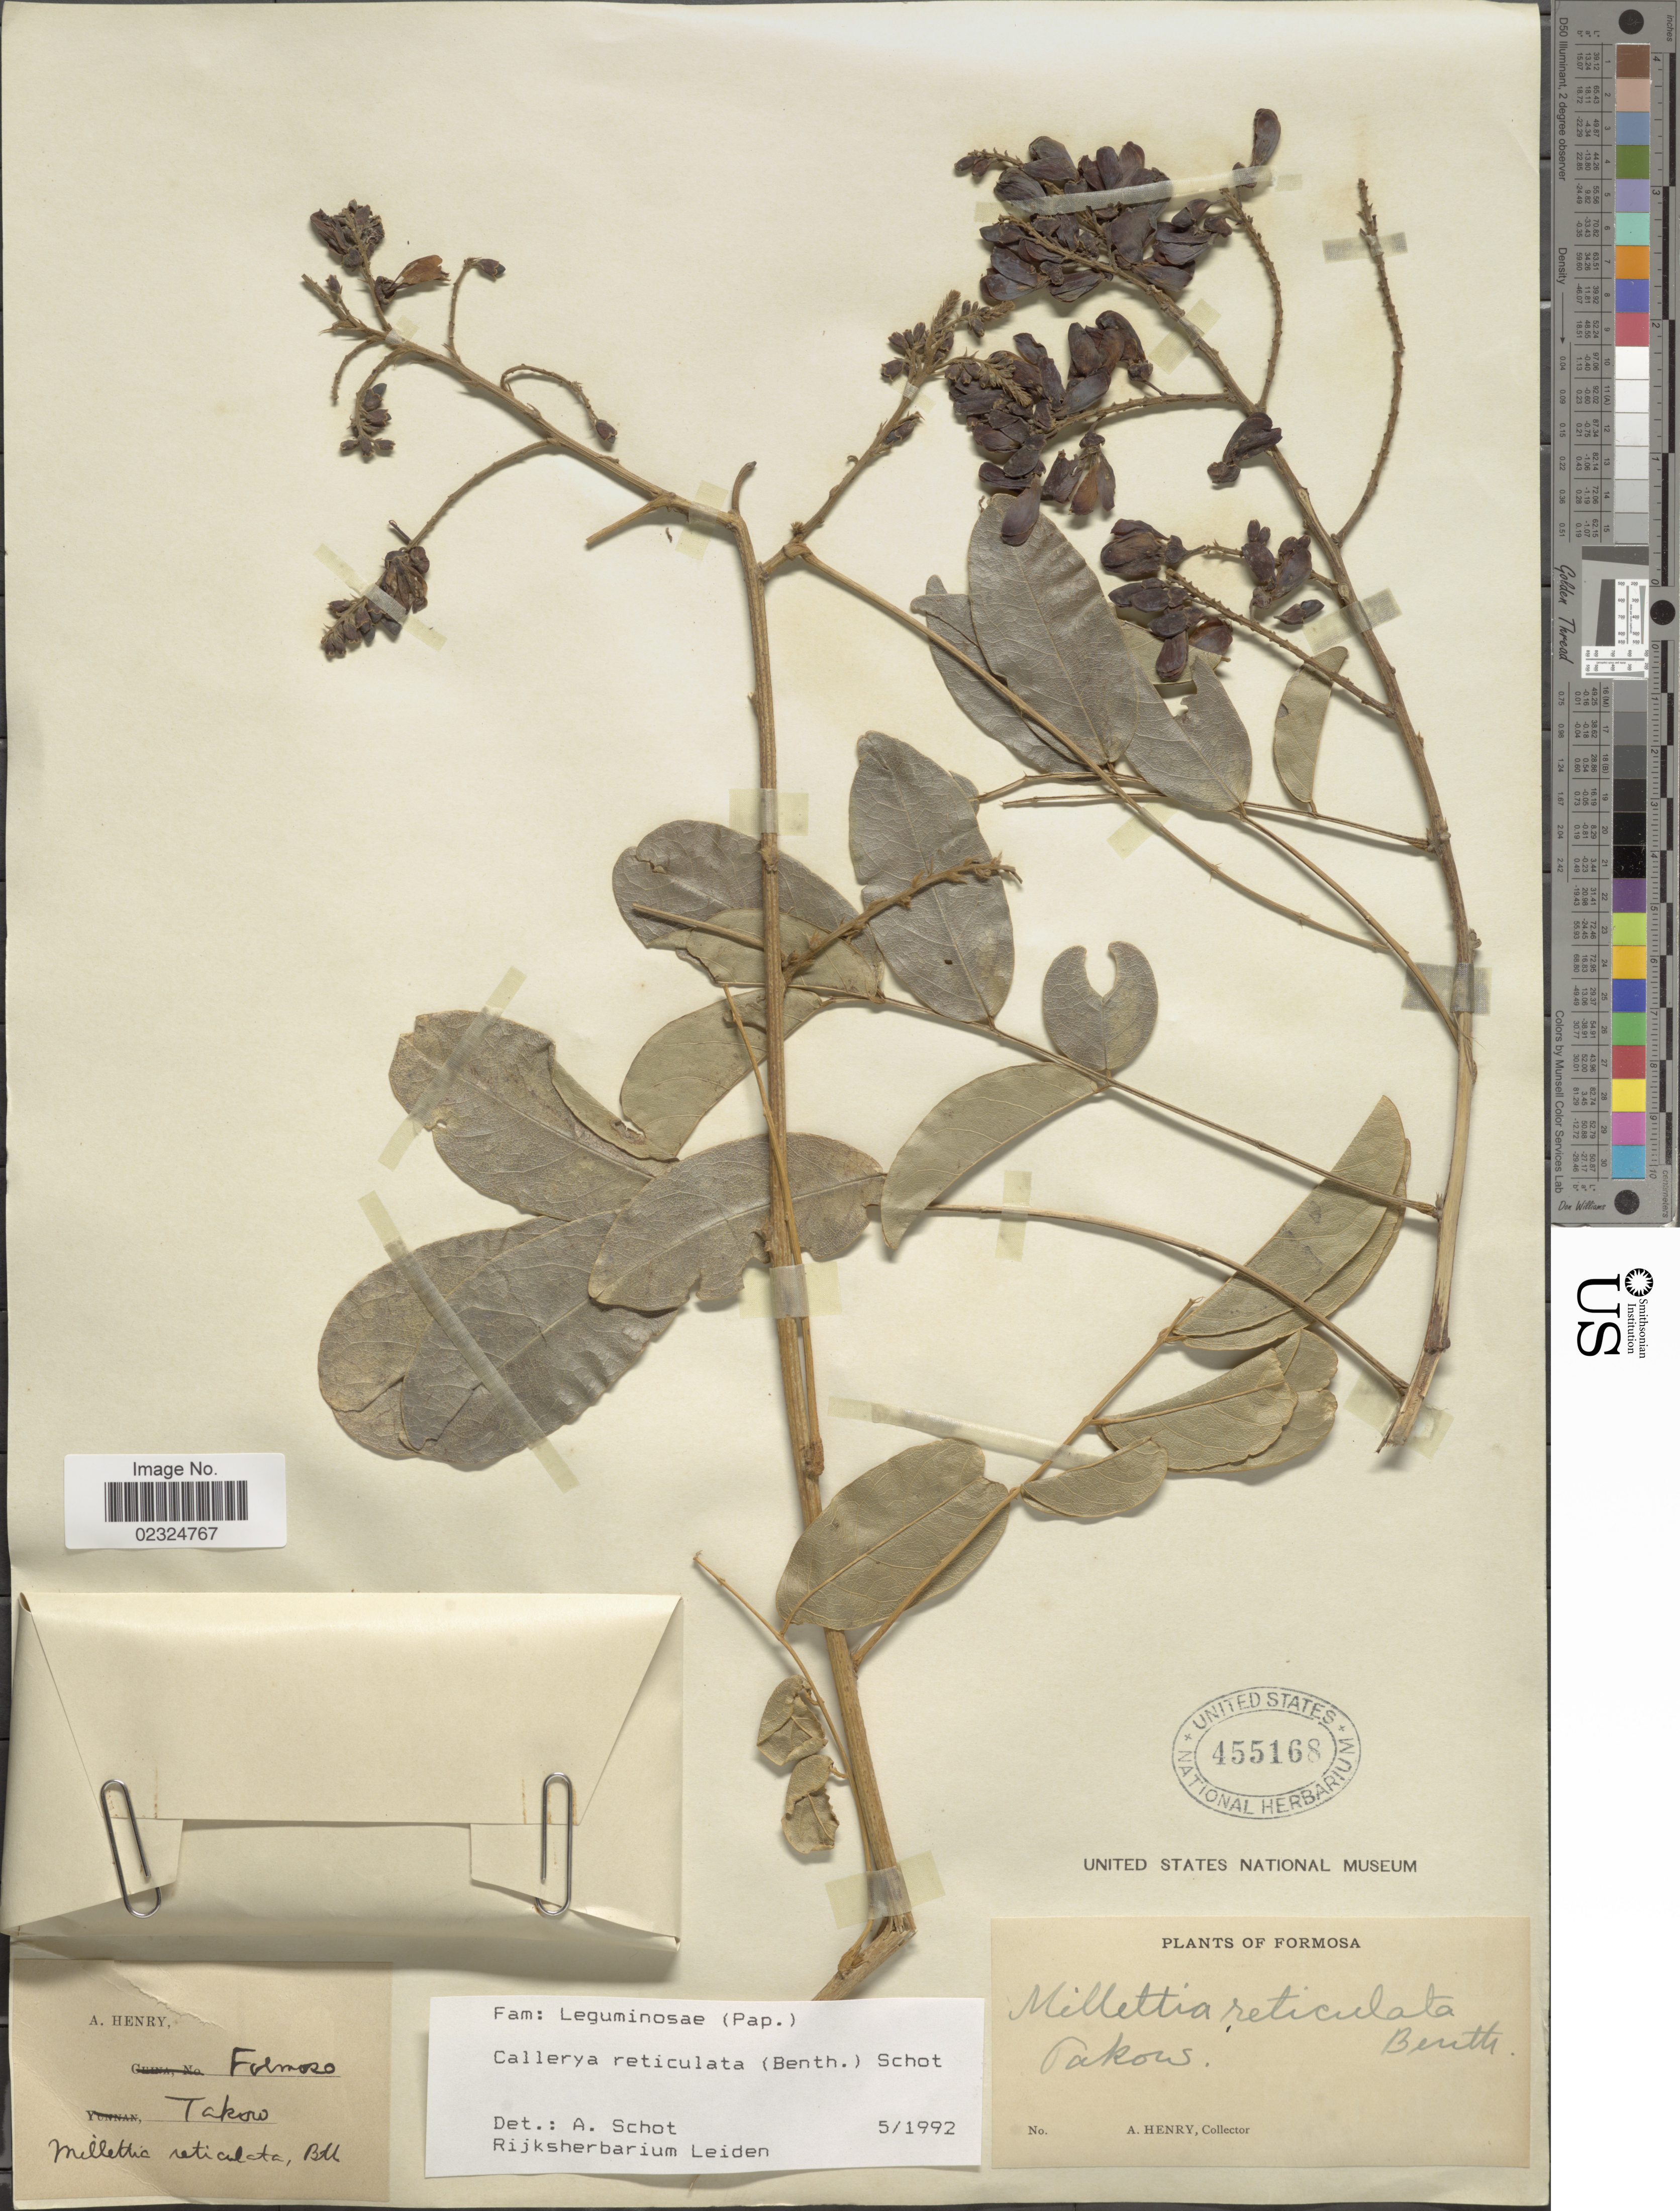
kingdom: Plantae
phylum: Tracheophyta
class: Magnoliopsida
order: Fabales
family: Fabaceae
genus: Wisteriopsis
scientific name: Wisteriopsis reticulata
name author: (Benth.) J. Compton & Schrire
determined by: Strong, Mark T., (BOT), Smithsonian Institution - National Museum of Natural History (UNITED STATES)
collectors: A. Henry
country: Taiwan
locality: Formosa, Takow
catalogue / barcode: US 455168